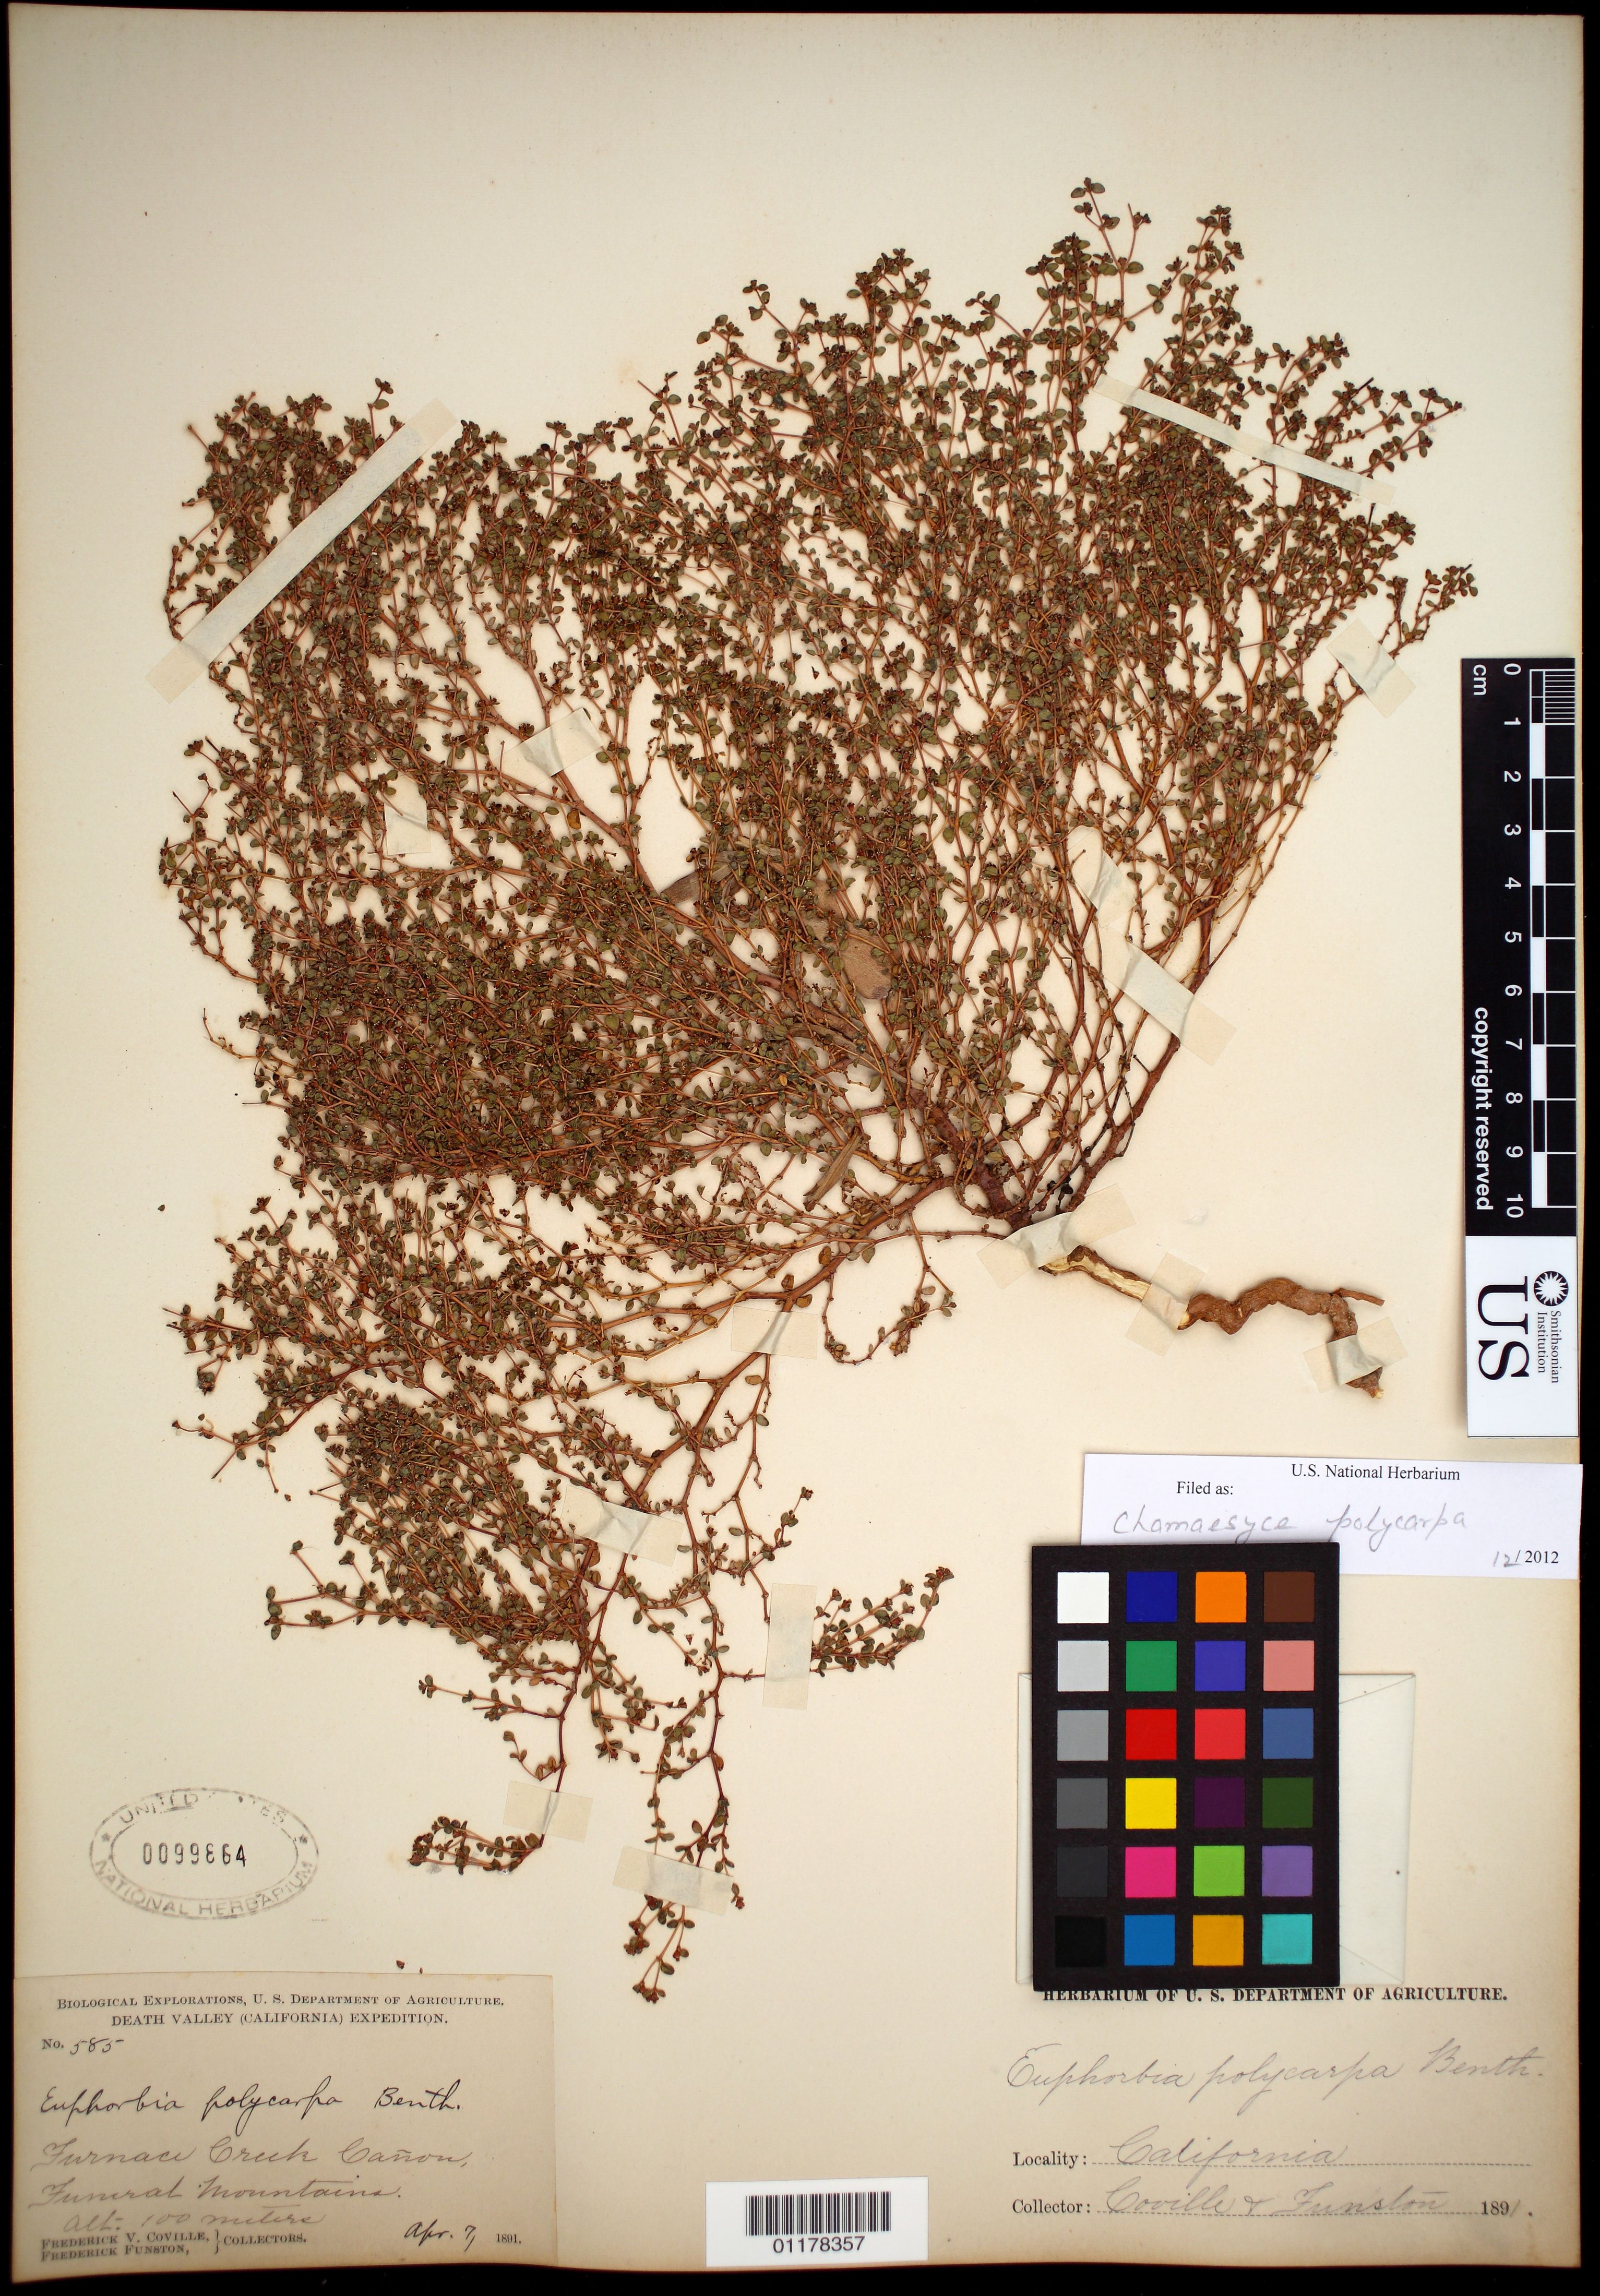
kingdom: Plantae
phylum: Tracheophyta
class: Magnoliopsida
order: Malpighiales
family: Euphorbiaceae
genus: Euphorbia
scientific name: Euphorbia polycarpa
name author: Benth.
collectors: F. V. Coville & F. Funston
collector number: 585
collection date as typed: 07 Apr 1891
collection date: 1891-04-07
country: United States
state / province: California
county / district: Inyo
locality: Furnace Creek Canon, Funeral Mountains.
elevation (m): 100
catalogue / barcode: US 99864